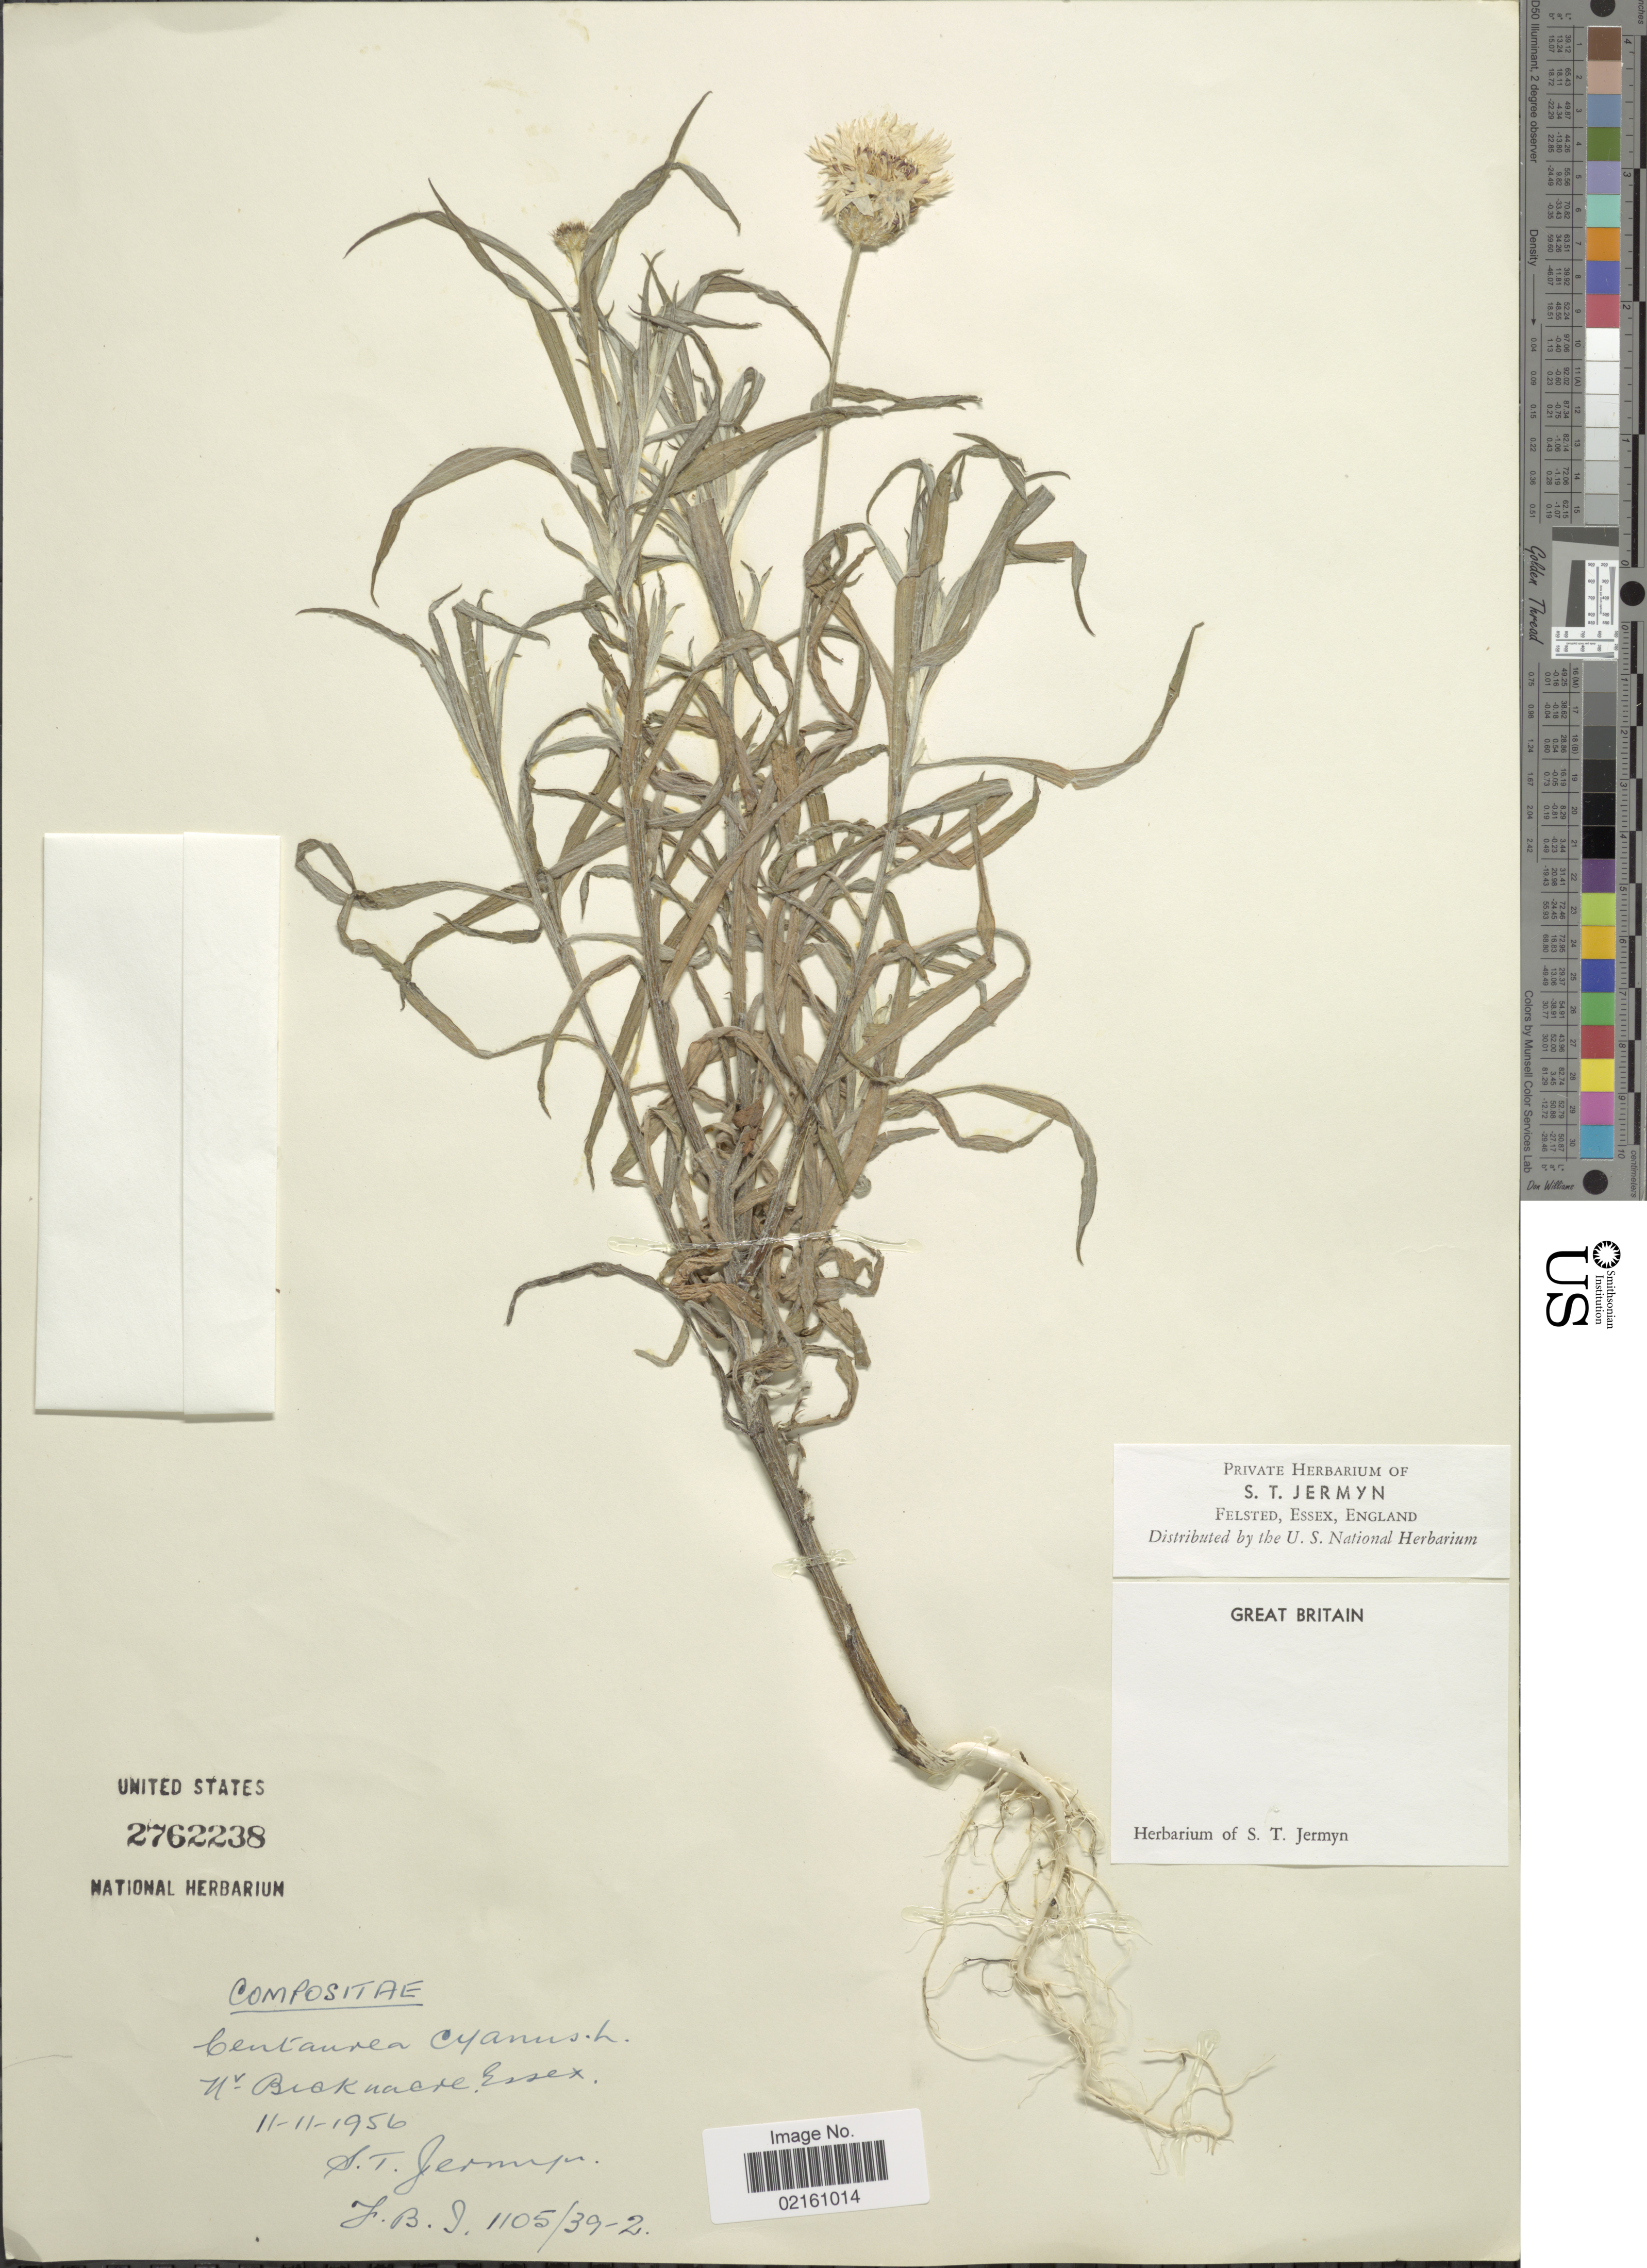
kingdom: Plantae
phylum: Tracheophyta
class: Magnoliopsida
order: Asterales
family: Asteraceae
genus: Centaurea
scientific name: Centaurea cyanus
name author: L.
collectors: S. Jermyn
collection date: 1956-11-11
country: United Kingdom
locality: Great Britain, nr Bicknacre, Essex